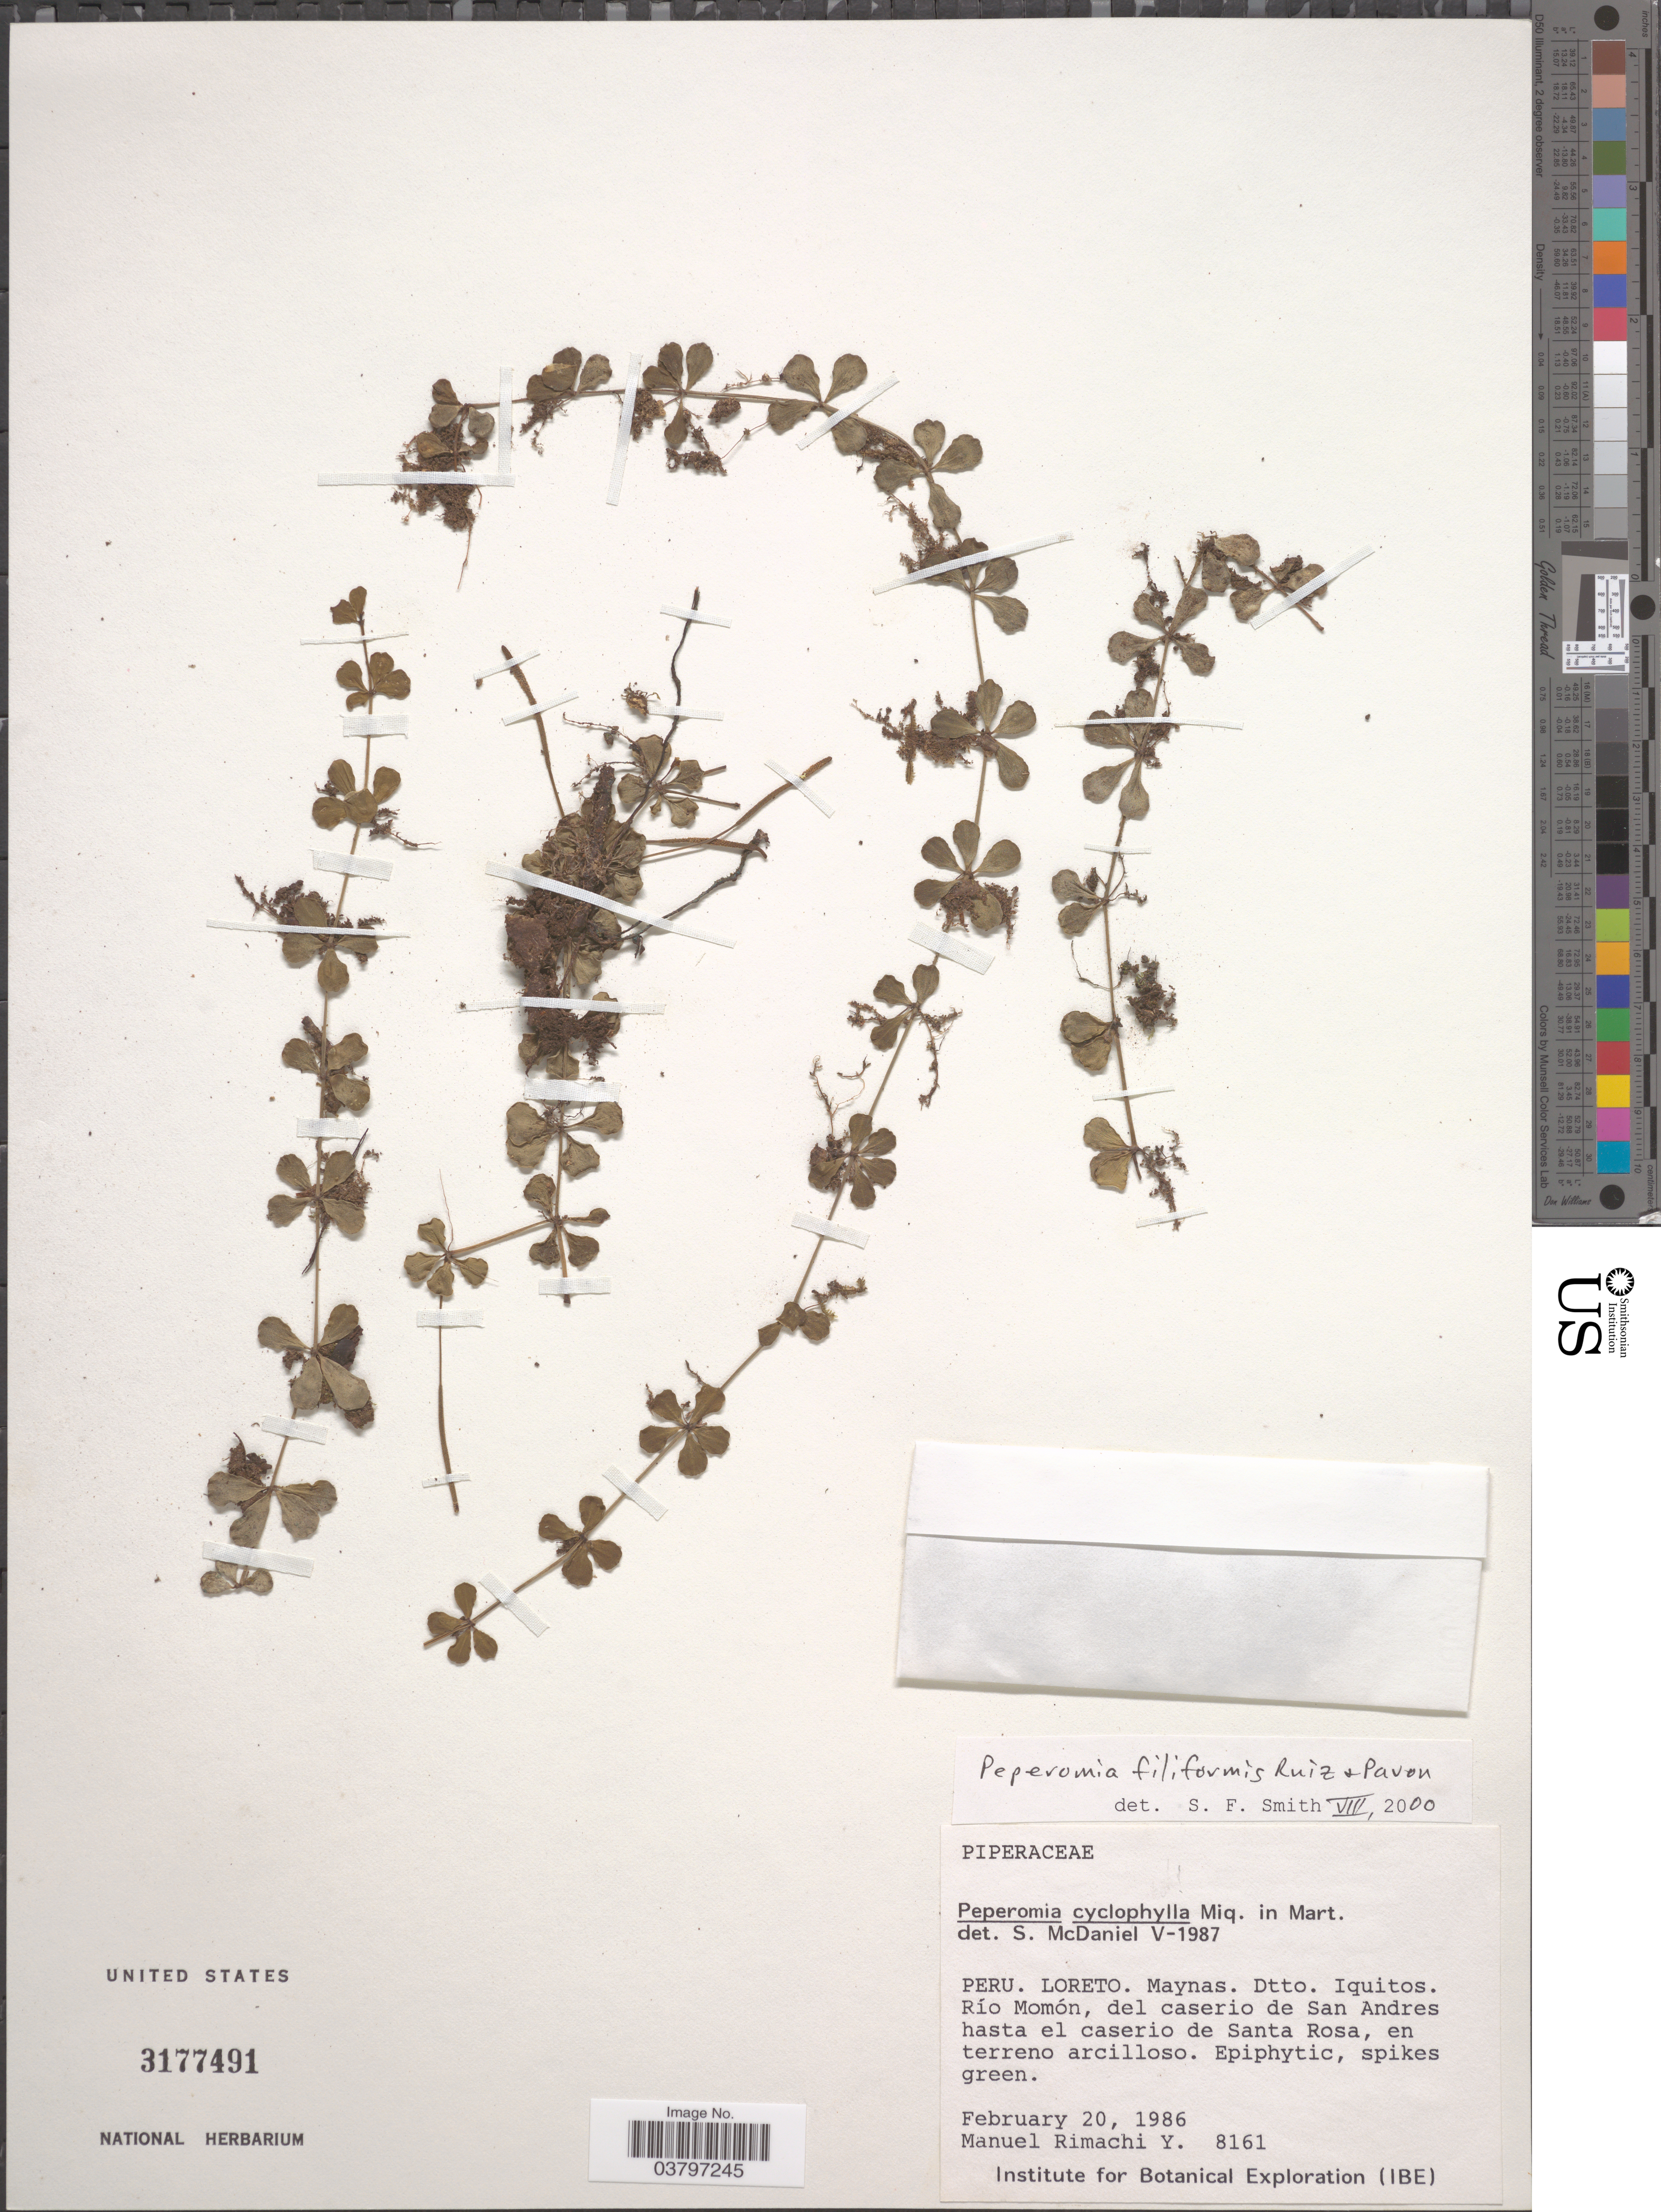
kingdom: Plantae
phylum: Tracheophyta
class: Magnoliopsida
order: Piperales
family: Piperaceae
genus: Peperomia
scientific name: Peperomia filiformis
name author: Ruiz & Pav.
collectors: M. Rimachi Y.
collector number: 8161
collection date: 1986-02-20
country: Peru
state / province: Loreto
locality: Maynas. Dtto. Iquitos. Río Momón, del caserio de San Andres hasta el caserio de Santa Rosa, en terreno arcilloso.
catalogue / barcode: US 3177491